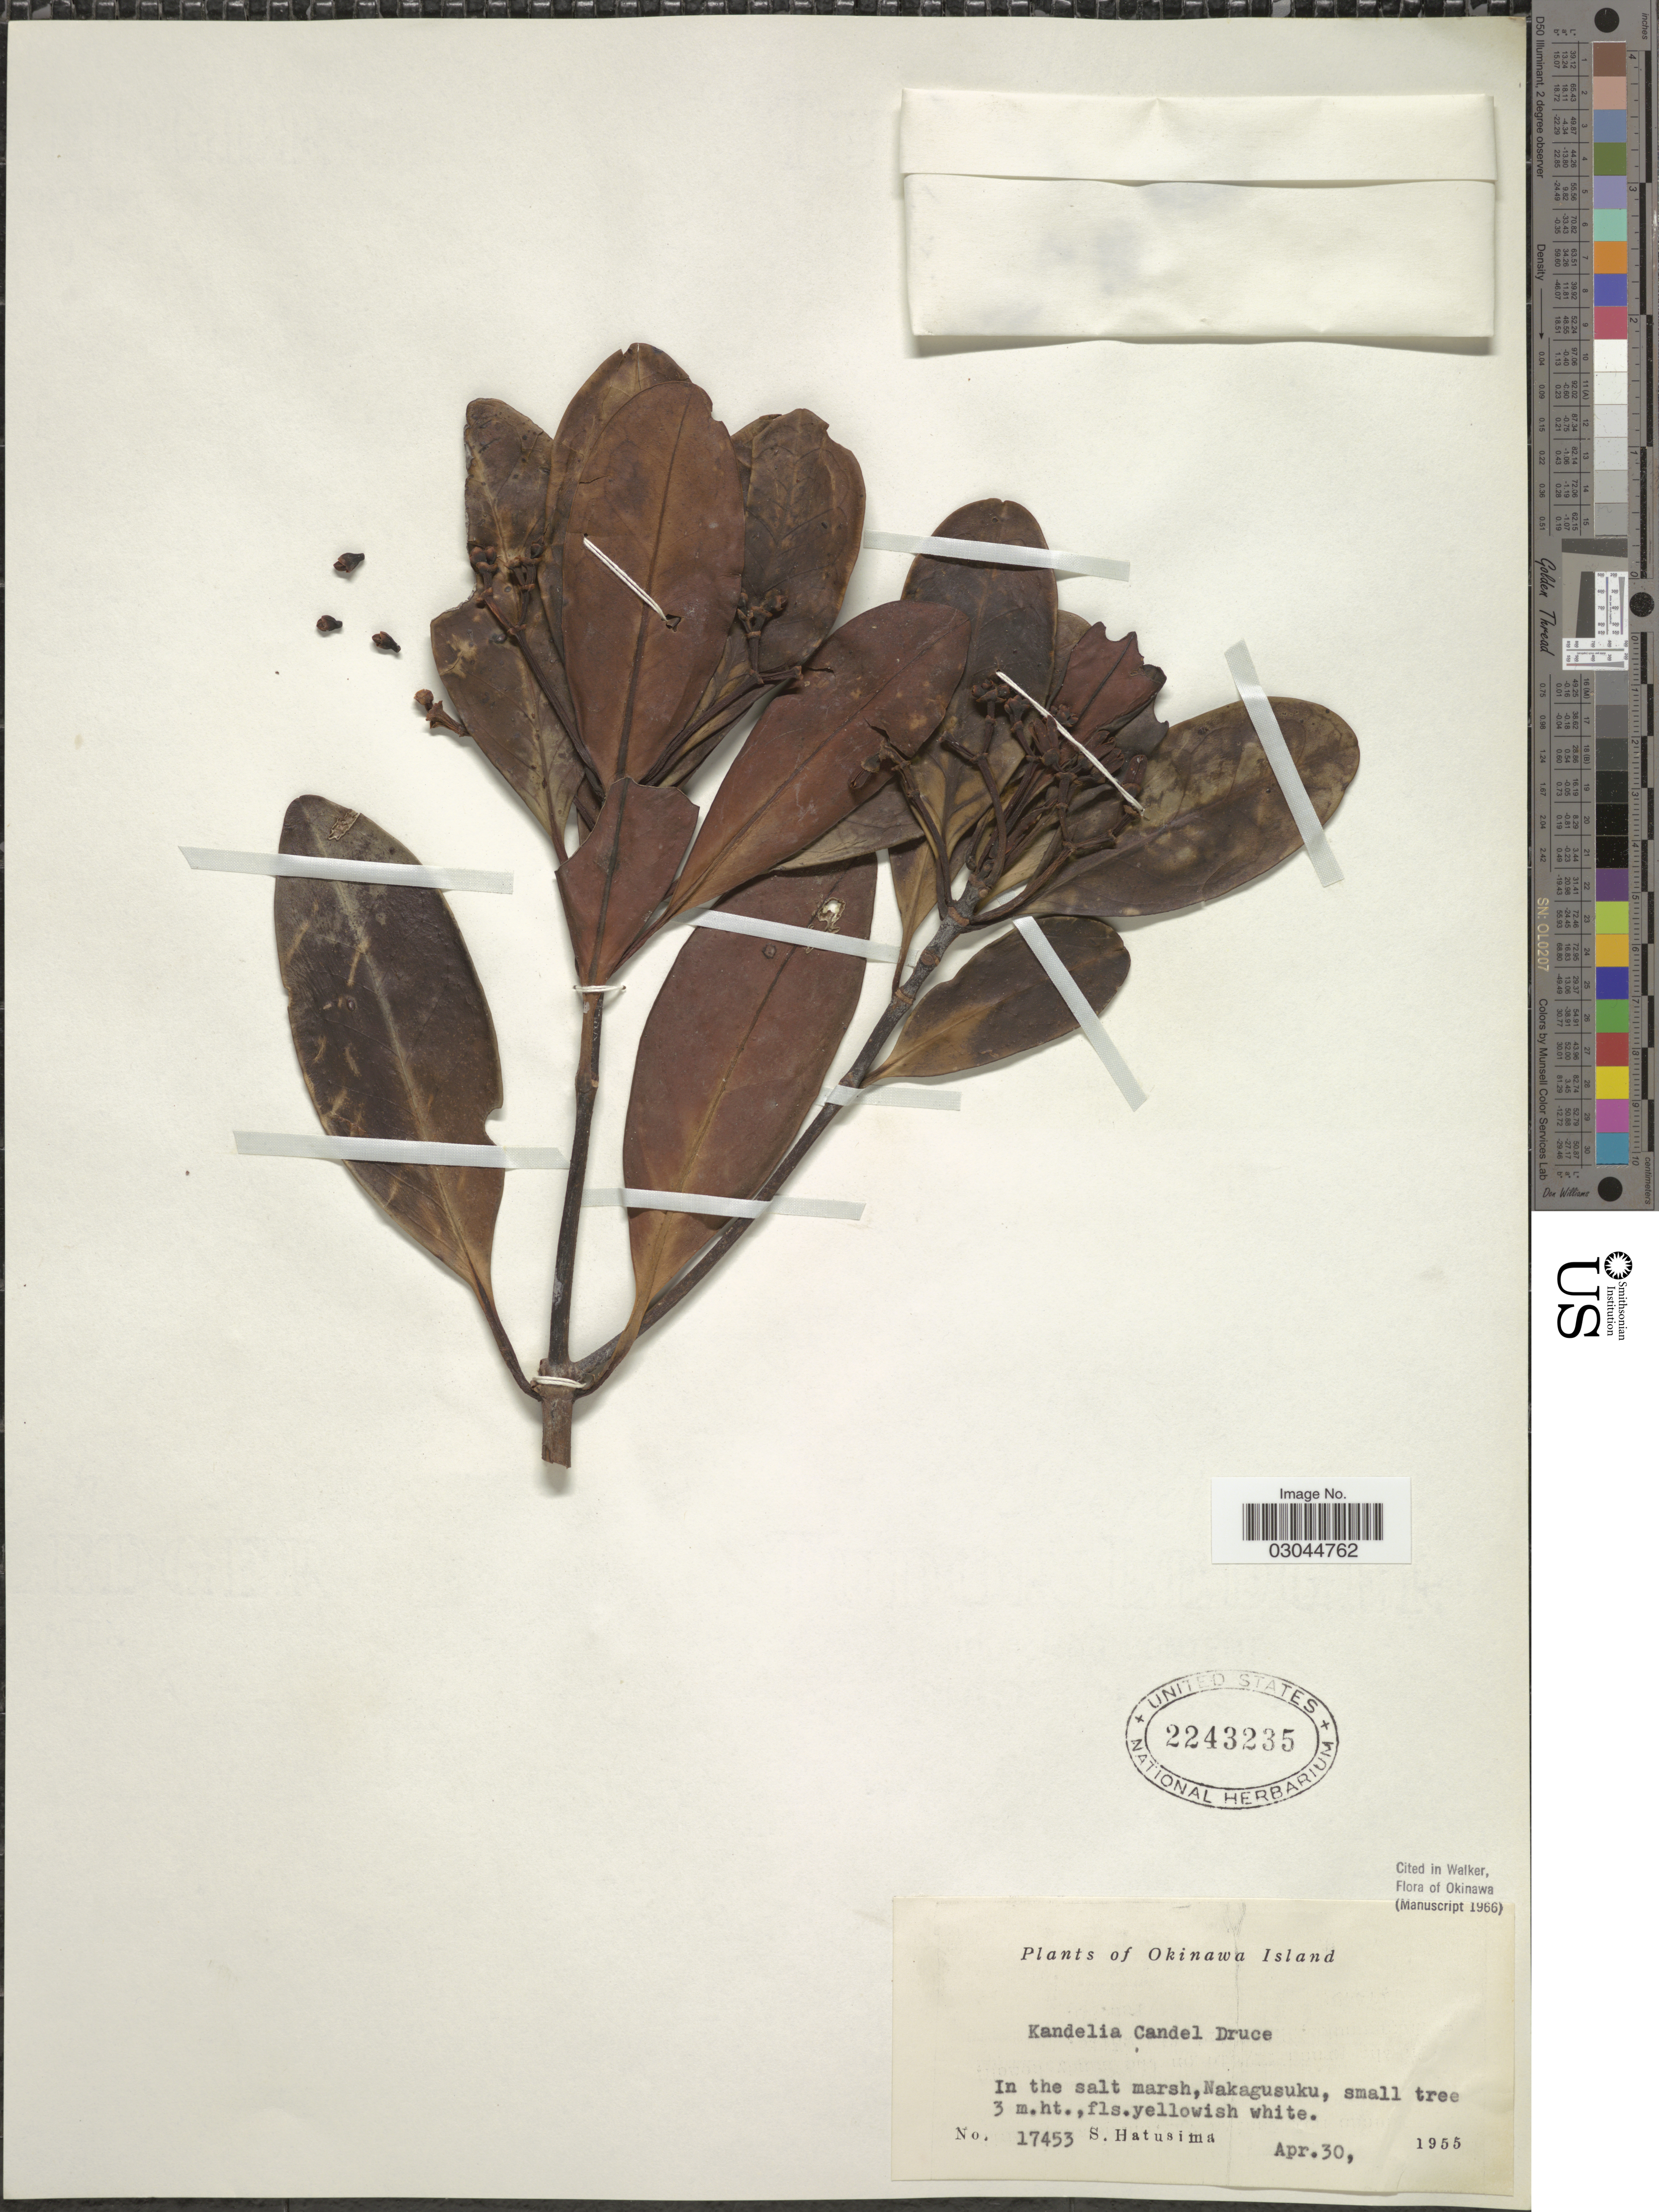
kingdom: Plantae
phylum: Tracheophyta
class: Magnoliopsida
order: Malpighiales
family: Rhizophoraceae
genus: Kandelia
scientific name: Kandelia obovata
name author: Sheue et al.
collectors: S. Hatusima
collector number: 17453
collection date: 1955-04-30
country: Japan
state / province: Okinawa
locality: Okinawa Island. In the salt marsh, Nakagusuku.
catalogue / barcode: US 2243235